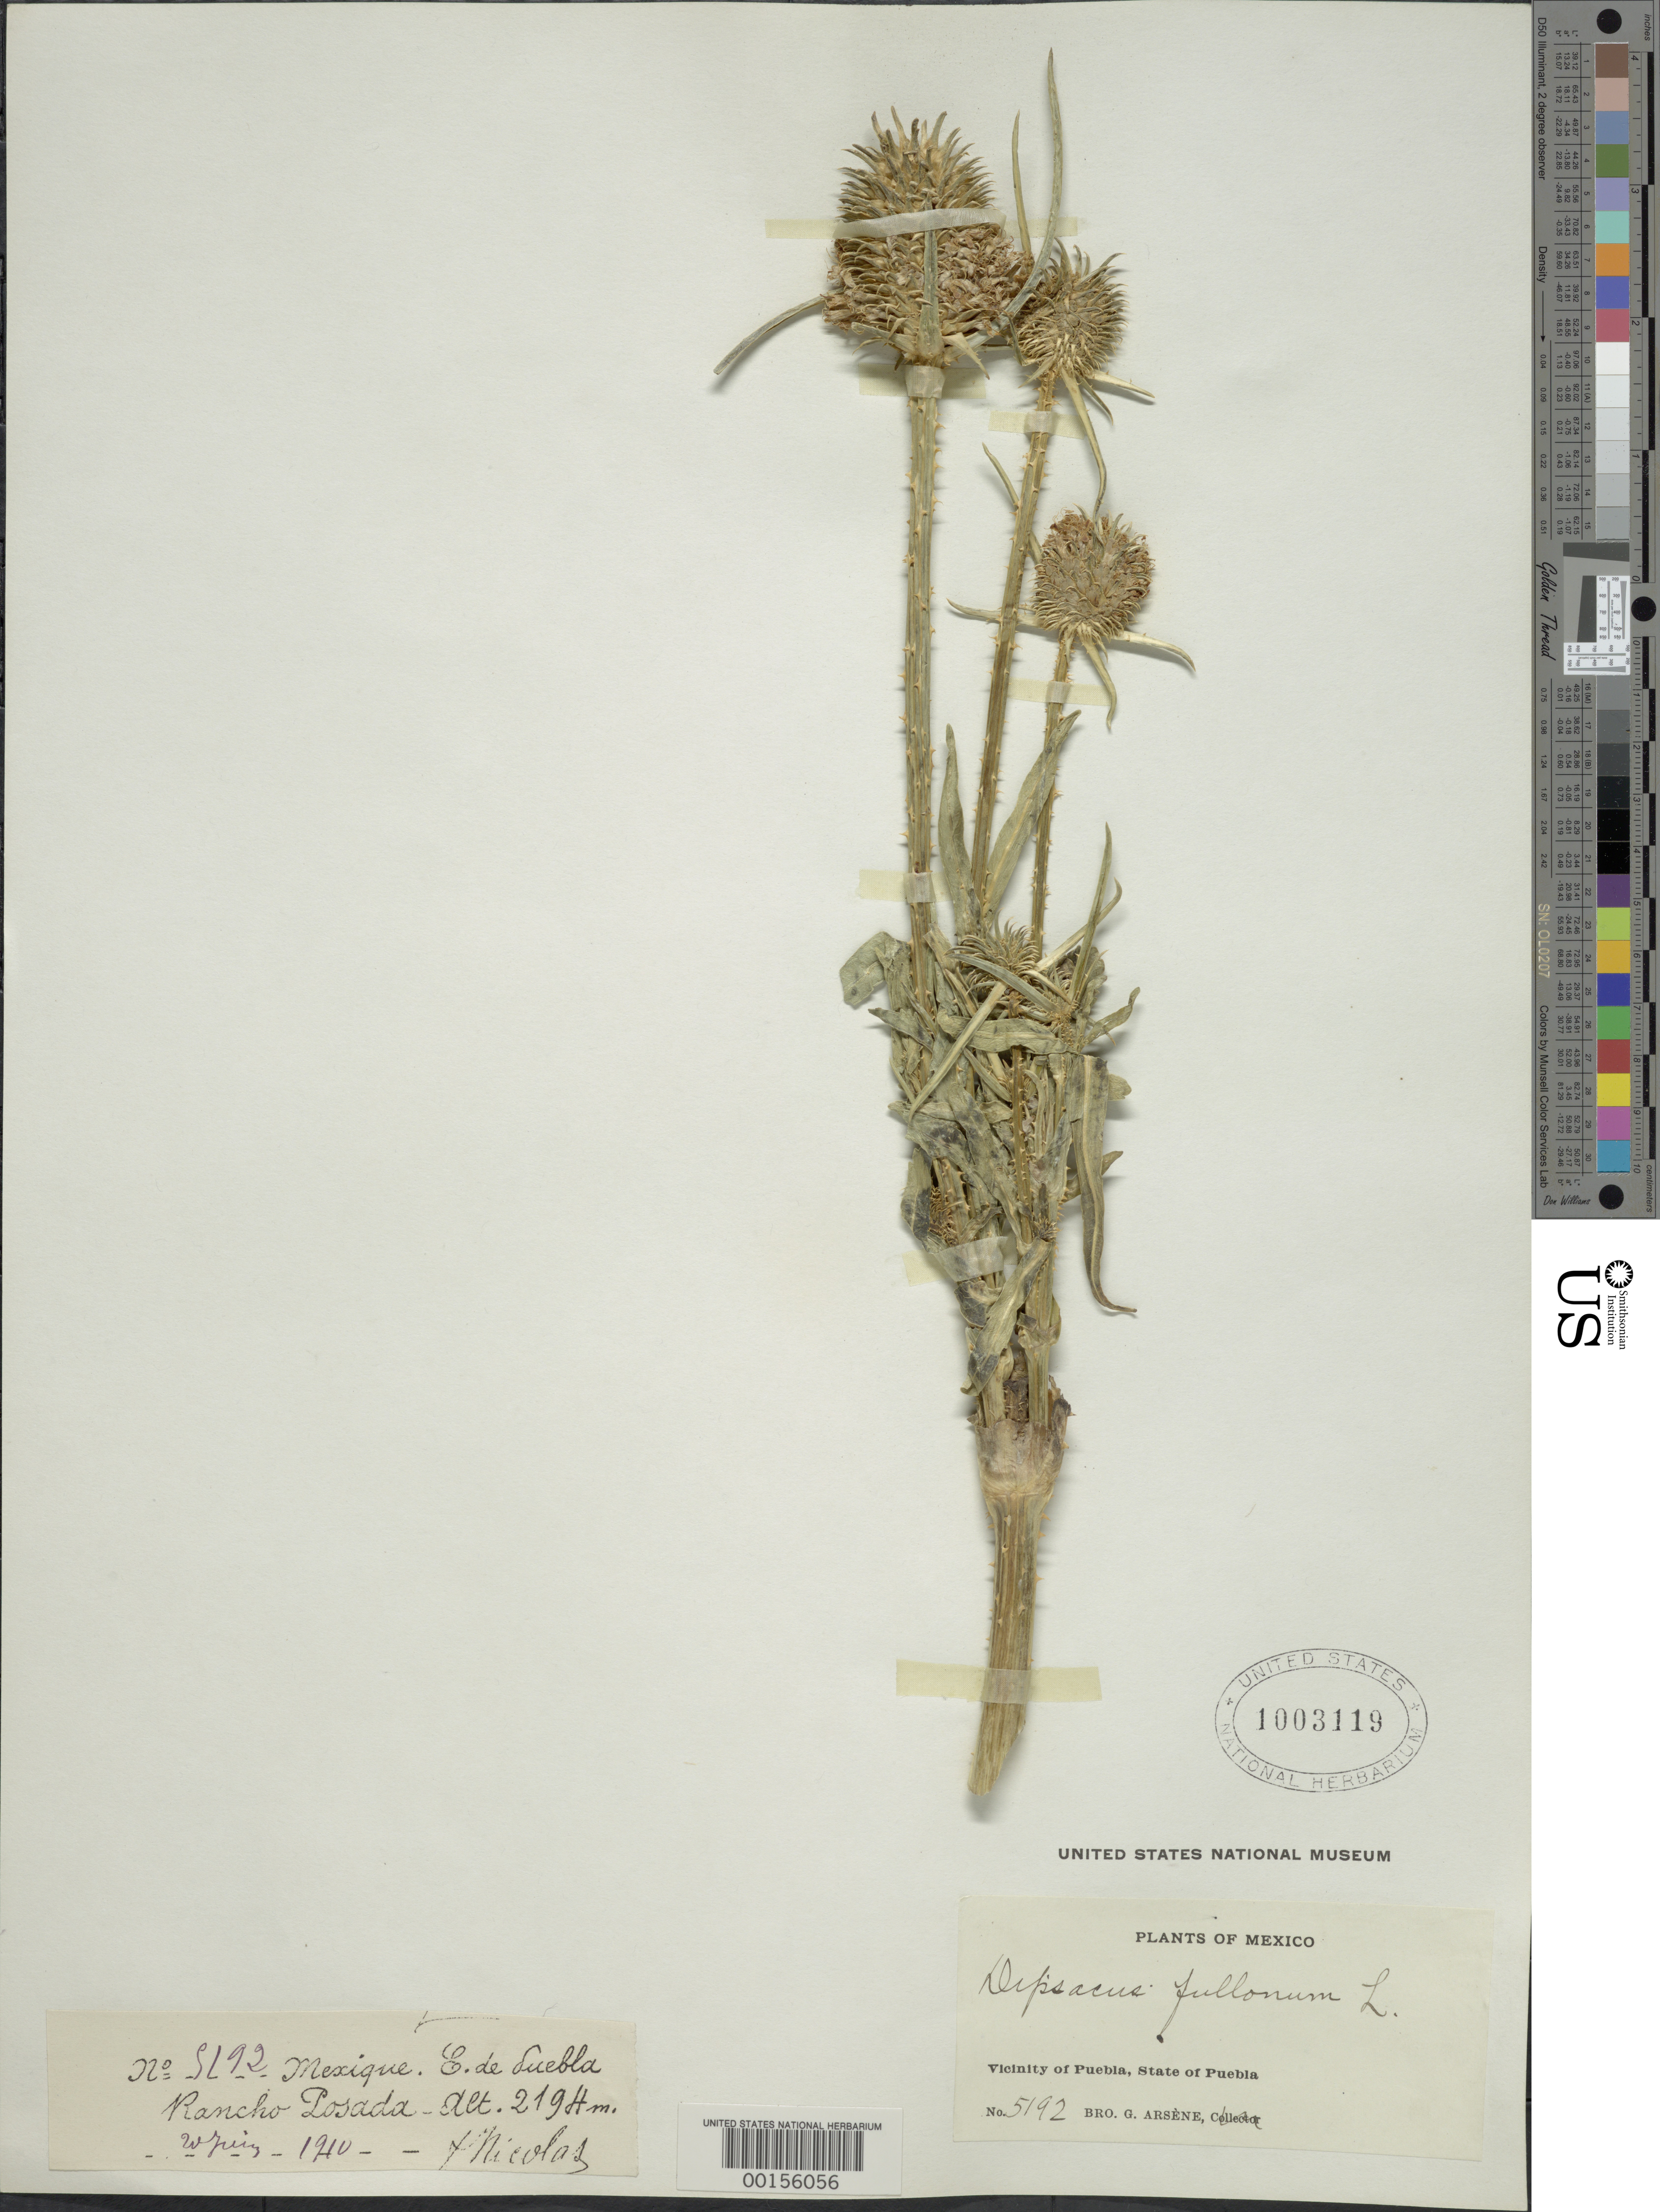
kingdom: Plantae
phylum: Tracheophyta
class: Magnoliopsida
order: Dipsacales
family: Caprifoliaceae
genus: Dipsacus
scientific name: Dipsacus fullonum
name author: L.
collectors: Bro. G. Arsène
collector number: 5192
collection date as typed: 20 Jul 1910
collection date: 1910-07-20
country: Mexico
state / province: Puebla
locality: Puebla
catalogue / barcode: US 1003119